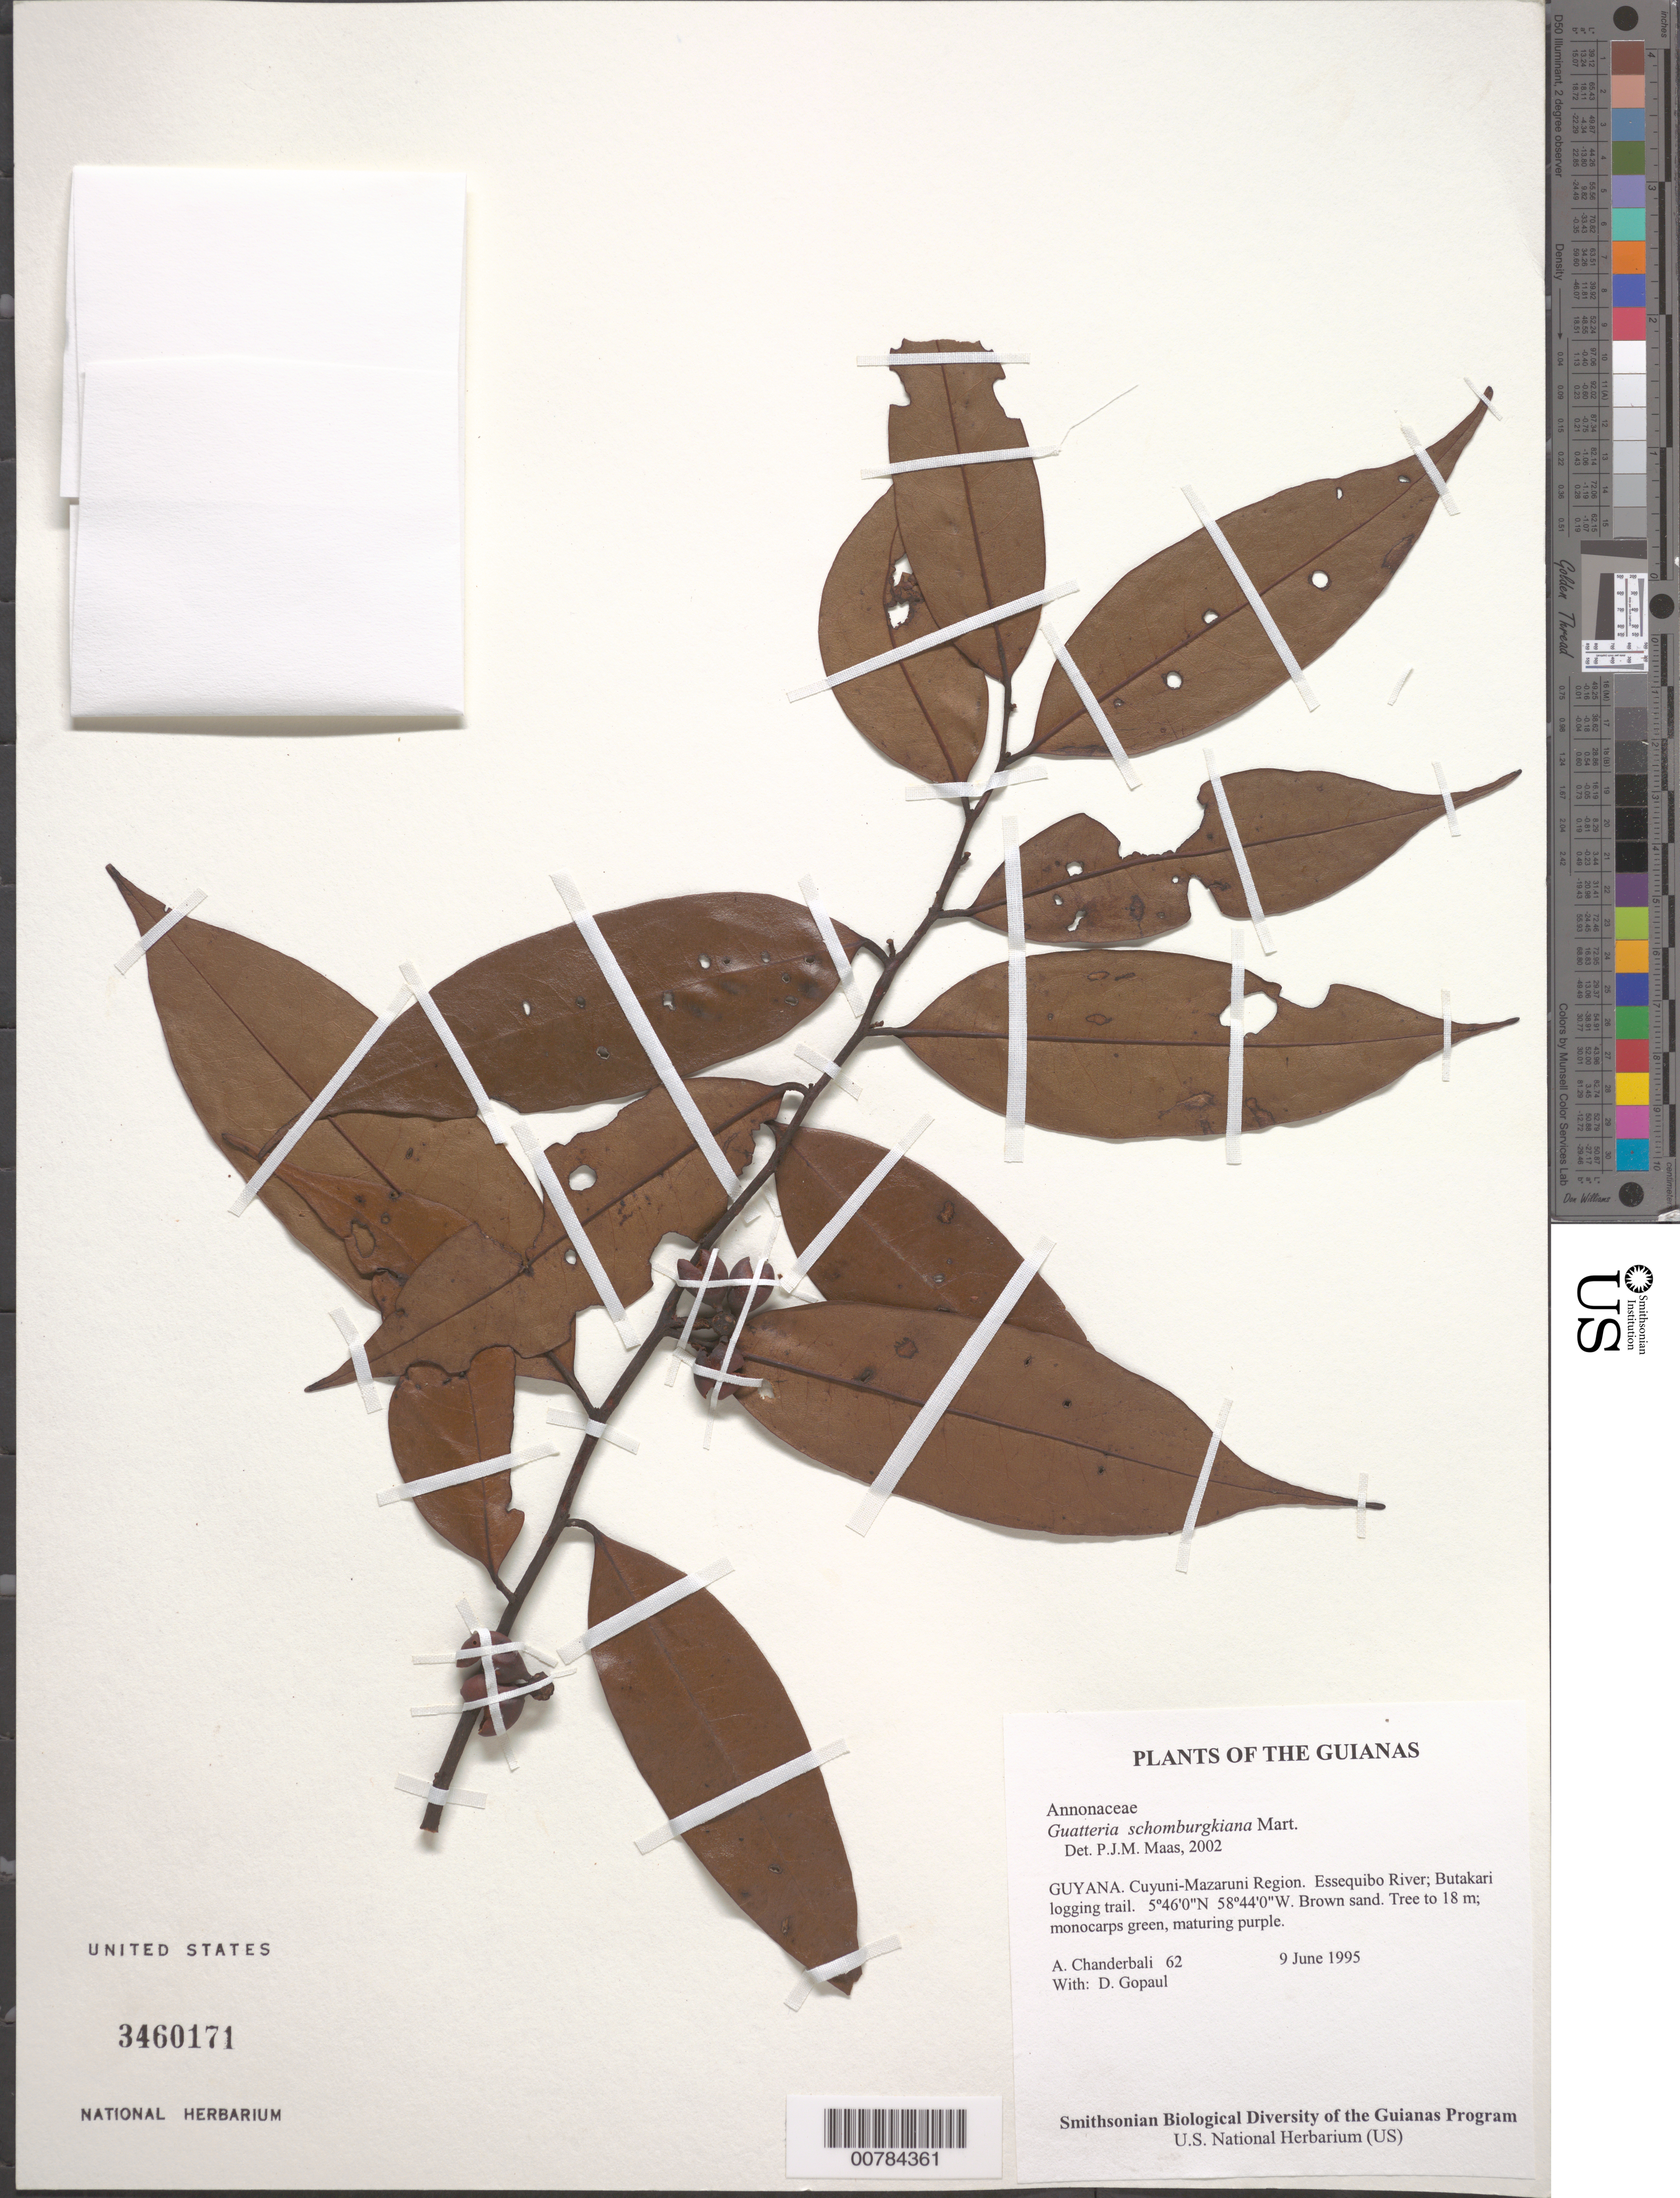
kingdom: Plantae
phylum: Tracheophyta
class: Magnoliopsida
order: Magnoliales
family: Annonaceae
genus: Guatteria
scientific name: Guatteria schomburgkiana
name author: Mart.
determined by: Maas, Paul J. M.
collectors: A. S. Chanderbali & D. Gopaul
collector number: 0062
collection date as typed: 9 June 1995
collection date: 1995-06-09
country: Guyana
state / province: Cuyuni-Mazaruni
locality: Essequibo River; Butakari logging trail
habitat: Brown sand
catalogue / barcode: US 3460171